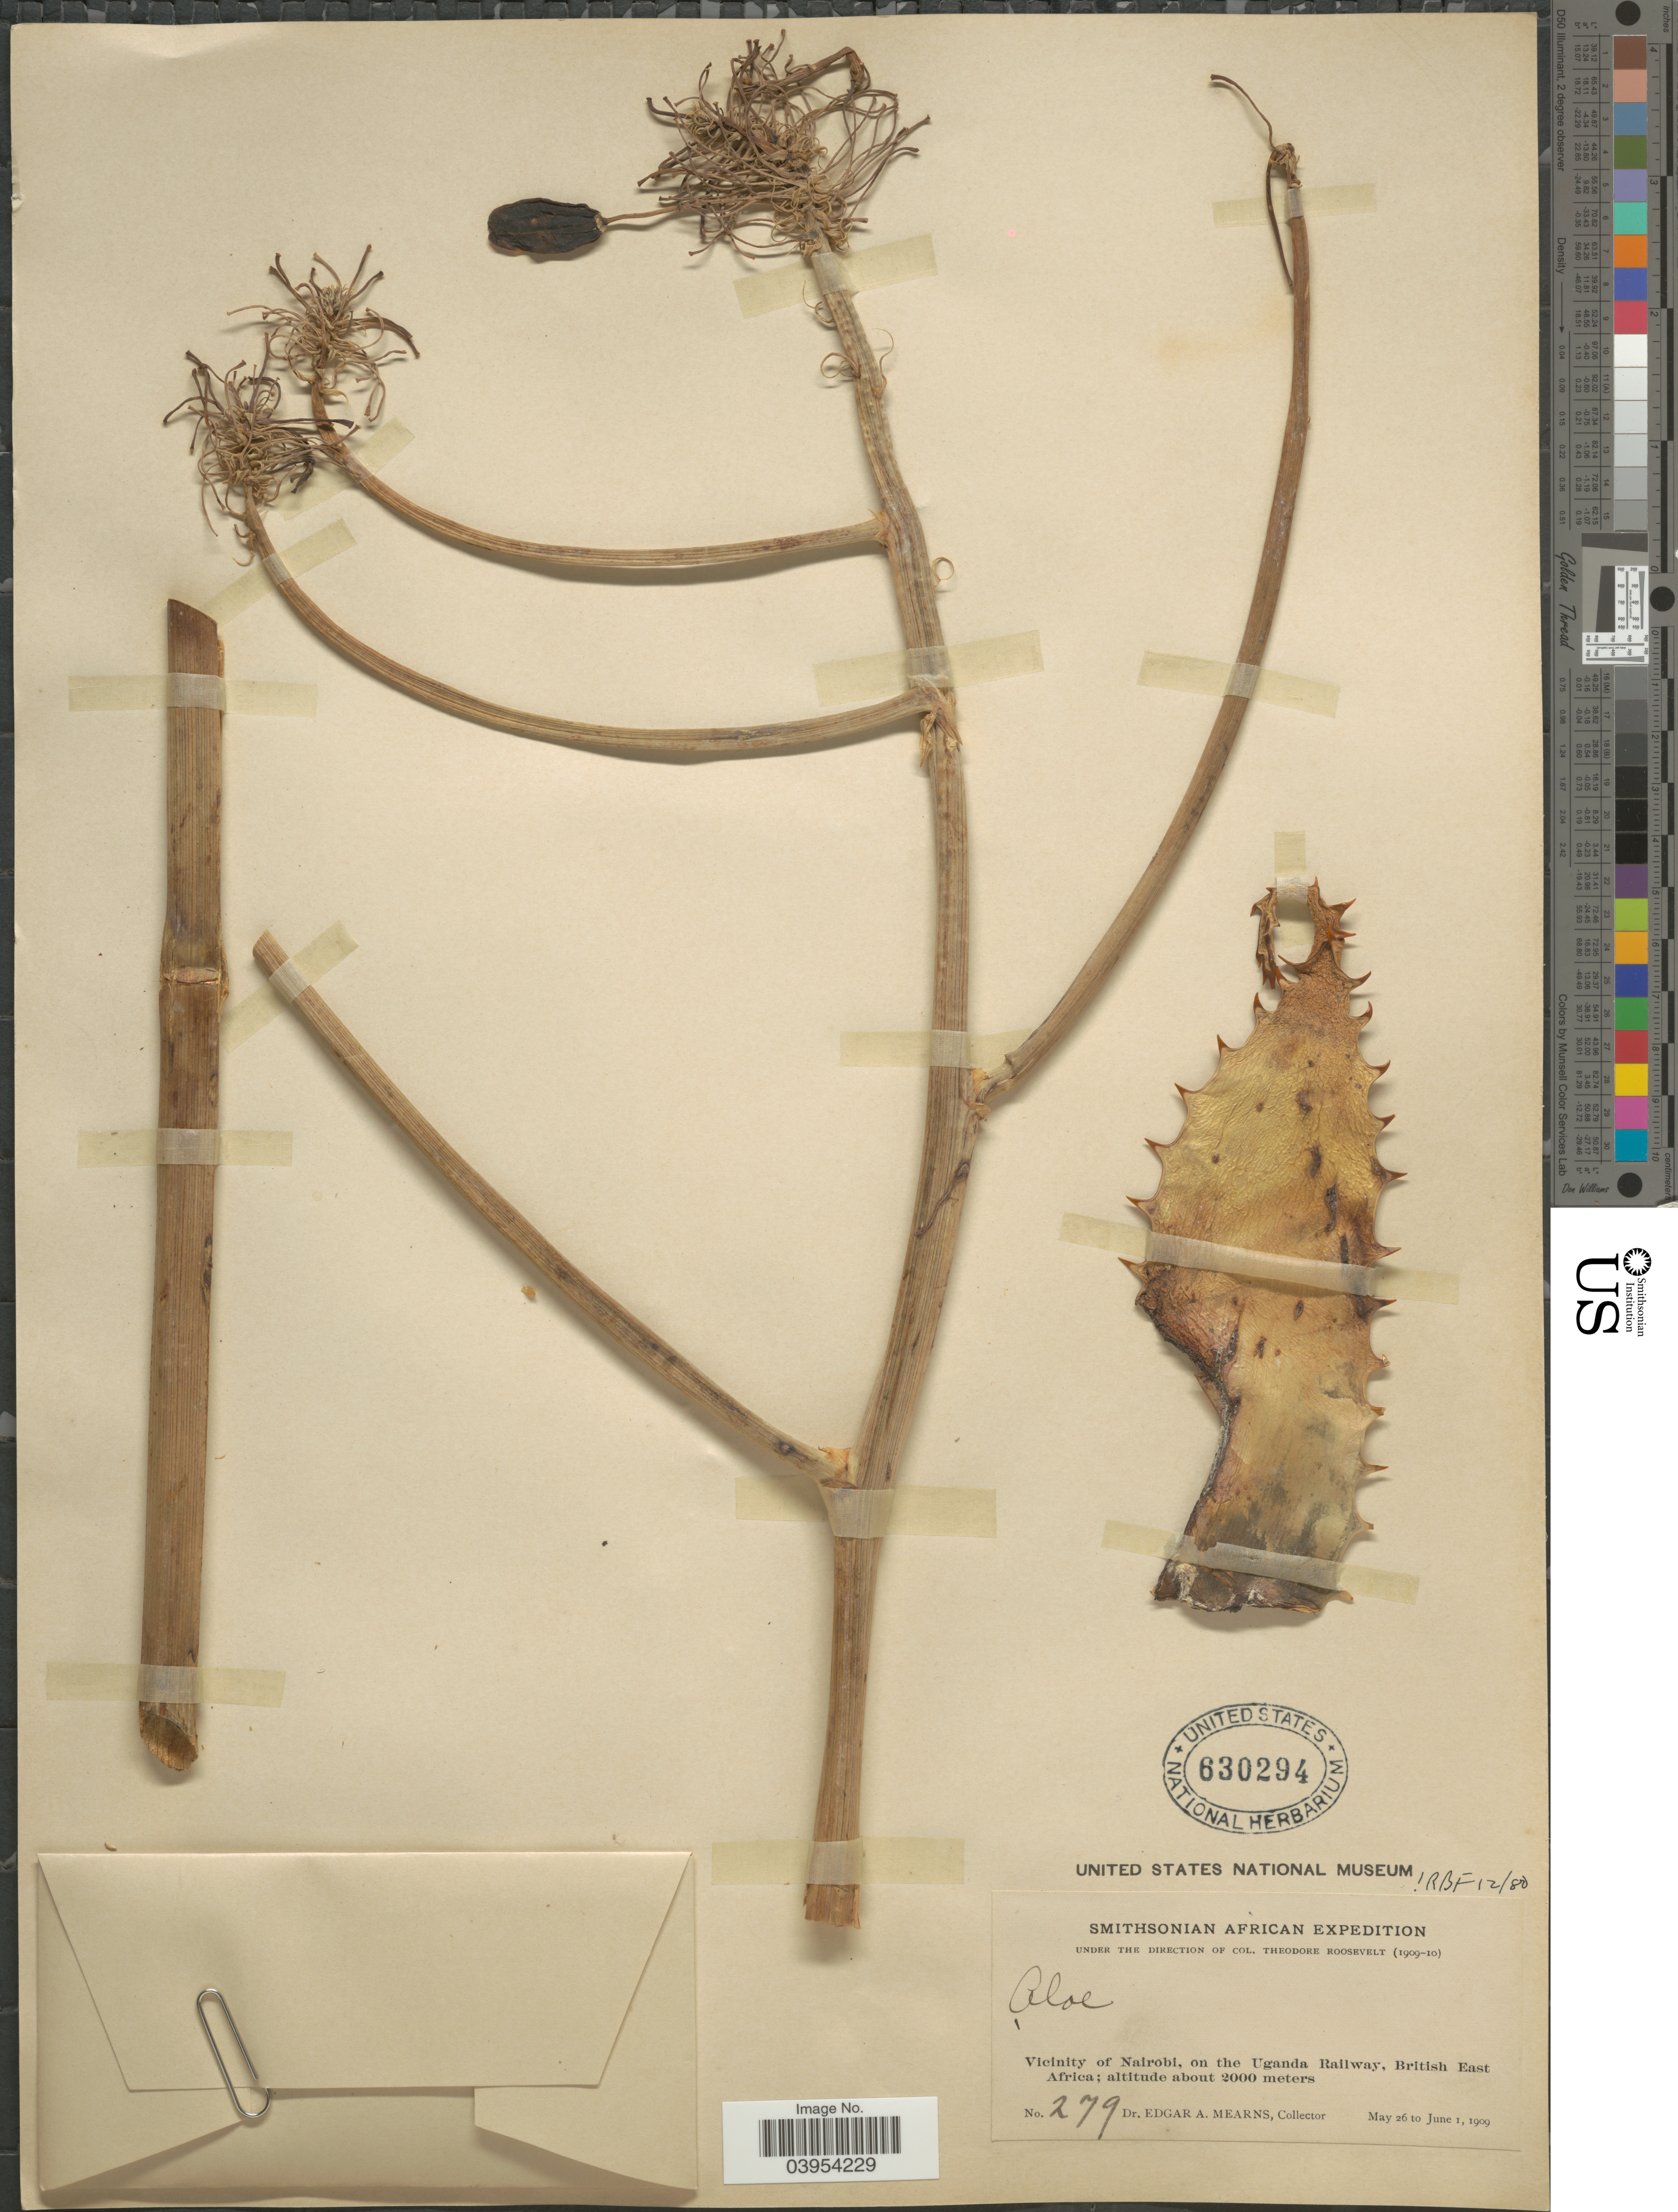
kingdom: Plantae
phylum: Tracheophyta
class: Liliopsida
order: Asparagales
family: Asphodelaceae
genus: Aloe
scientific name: Aloe sp.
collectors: E. A. Mearns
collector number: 279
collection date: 1909-05-26/1909-06-01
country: Uganda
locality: Vicinity of Nairobi, on the Uganda Railway, British East Africa.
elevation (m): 2000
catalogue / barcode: US 630294